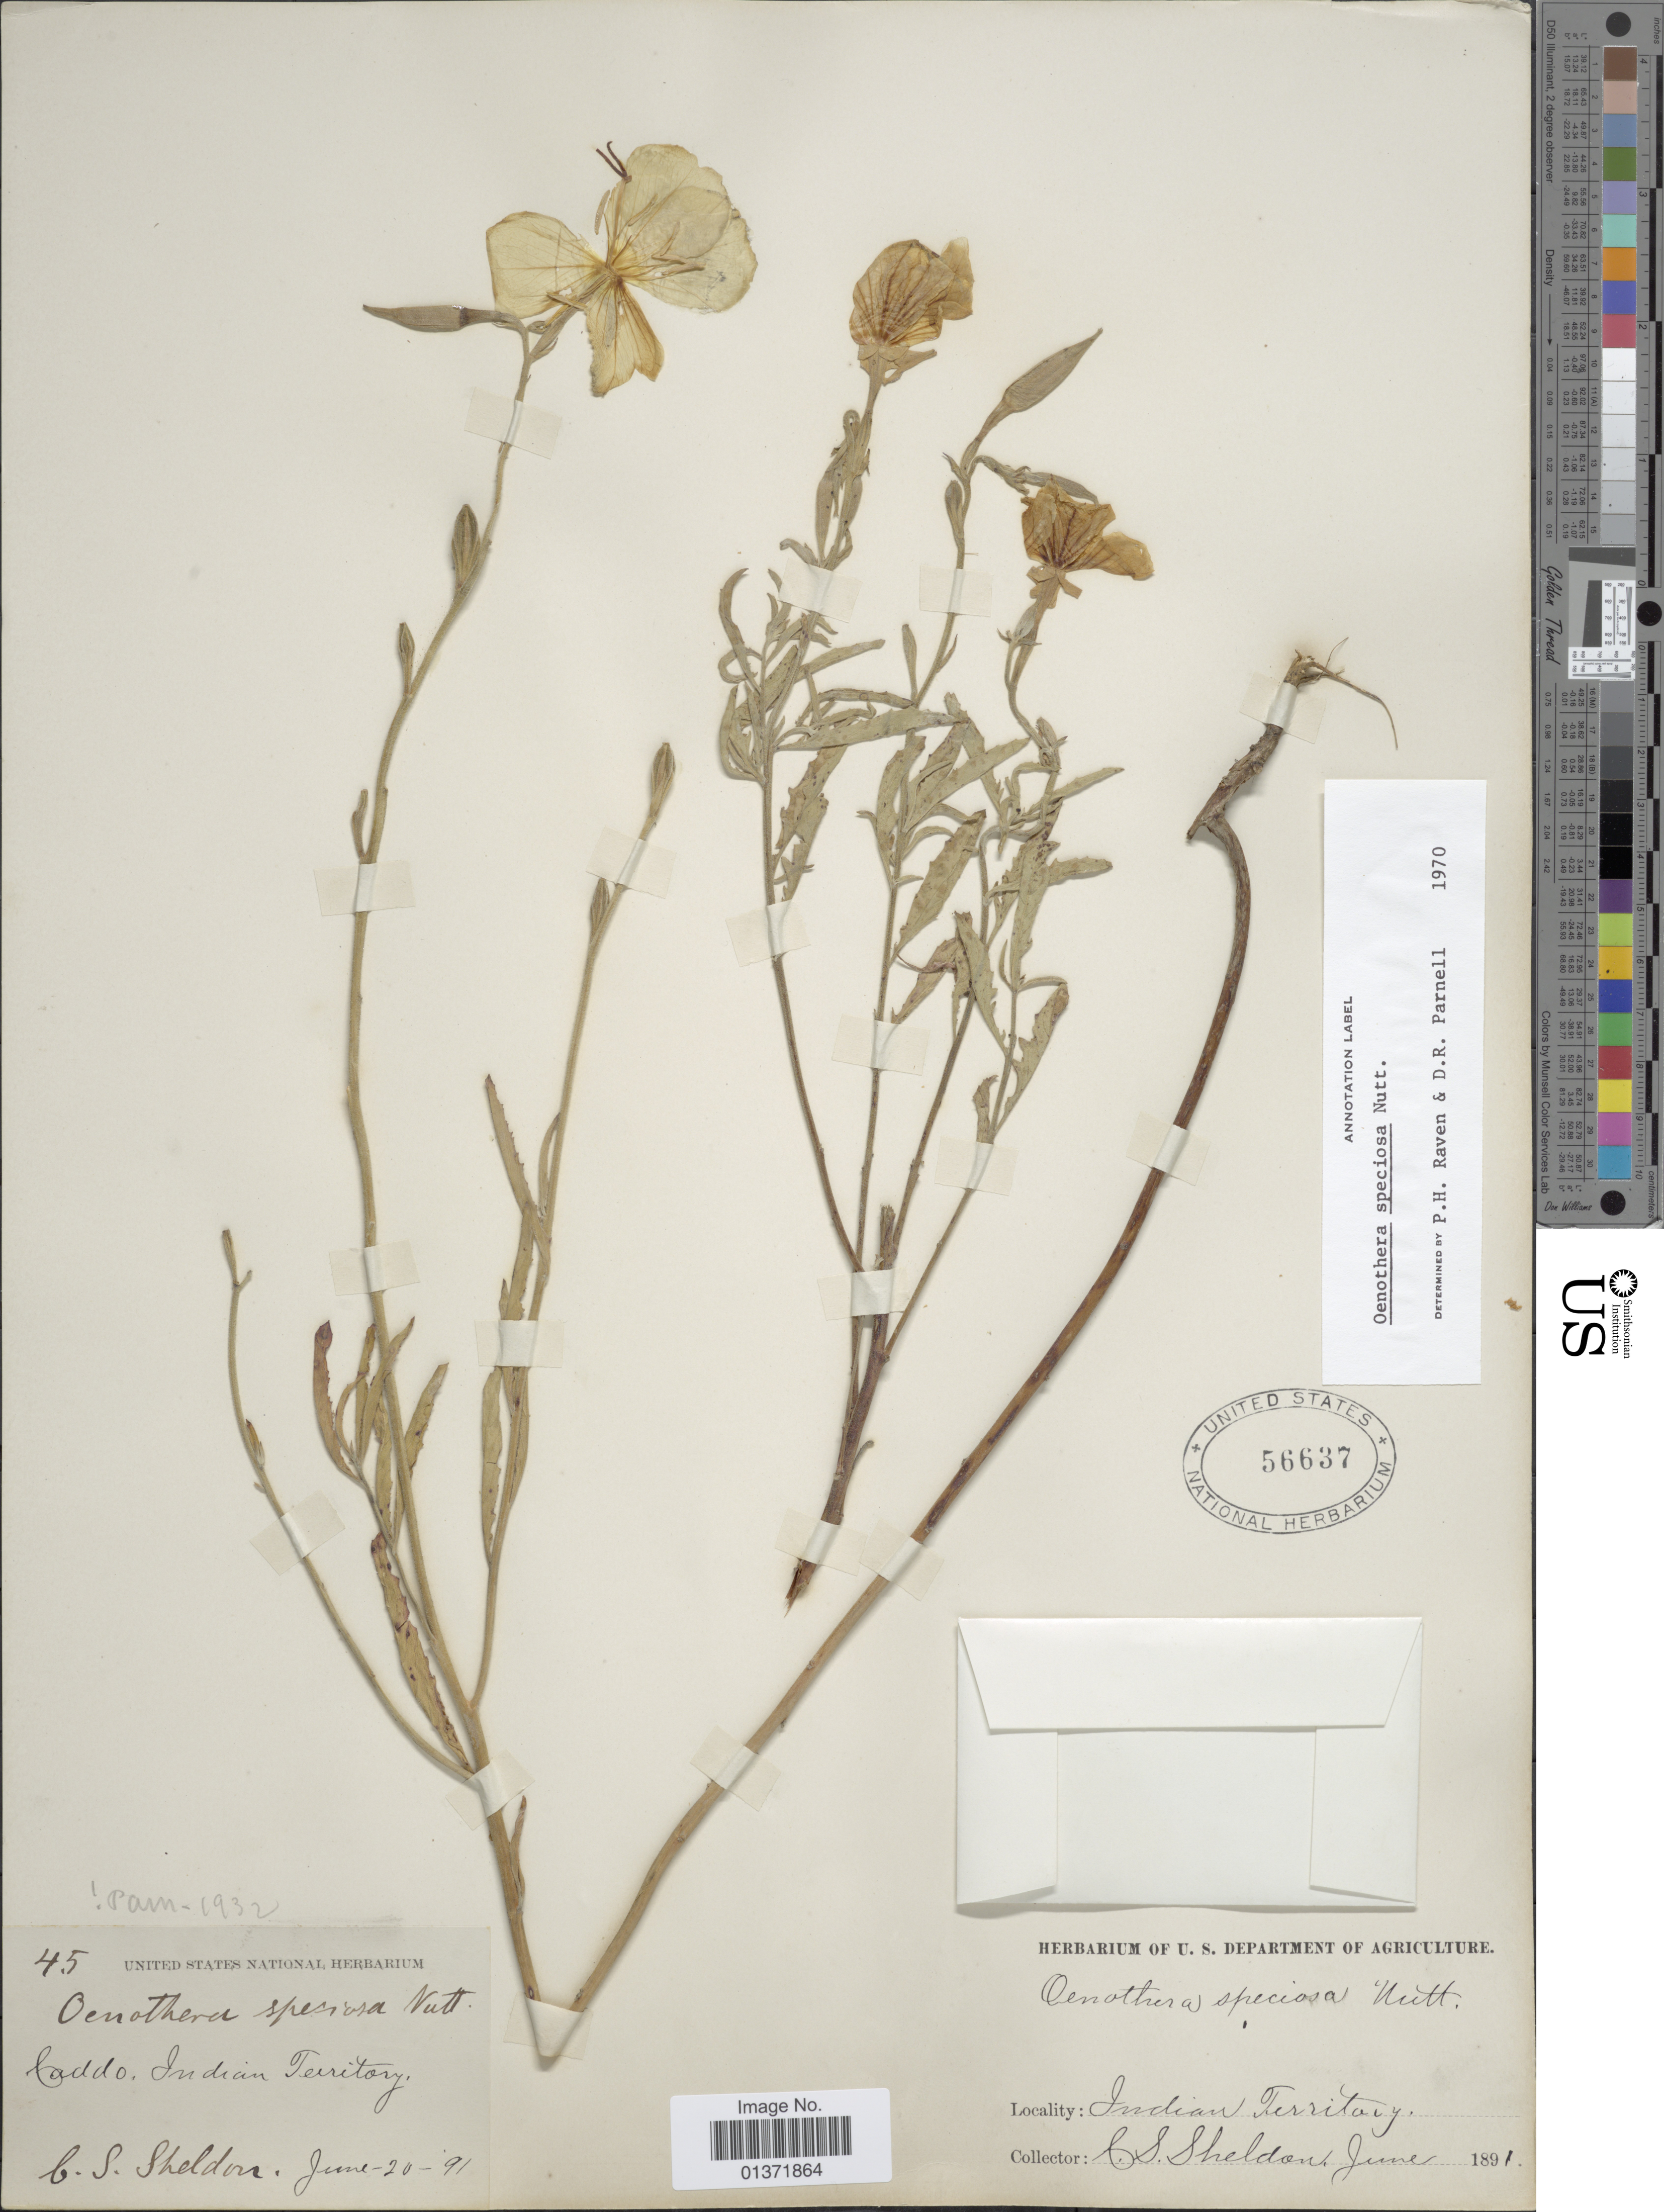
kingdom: Plantae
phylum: Tracheophyta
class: Magnoliopsida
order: Myrtales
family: Onagraceae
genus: Oenothera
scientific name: Oenothera speciosa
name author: Nutt.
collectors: C. S. Sheldon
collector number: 45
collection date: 1891-06-20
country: United States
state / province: Oklahoma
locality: Caddo, Indian Territory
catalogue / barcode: US 56637